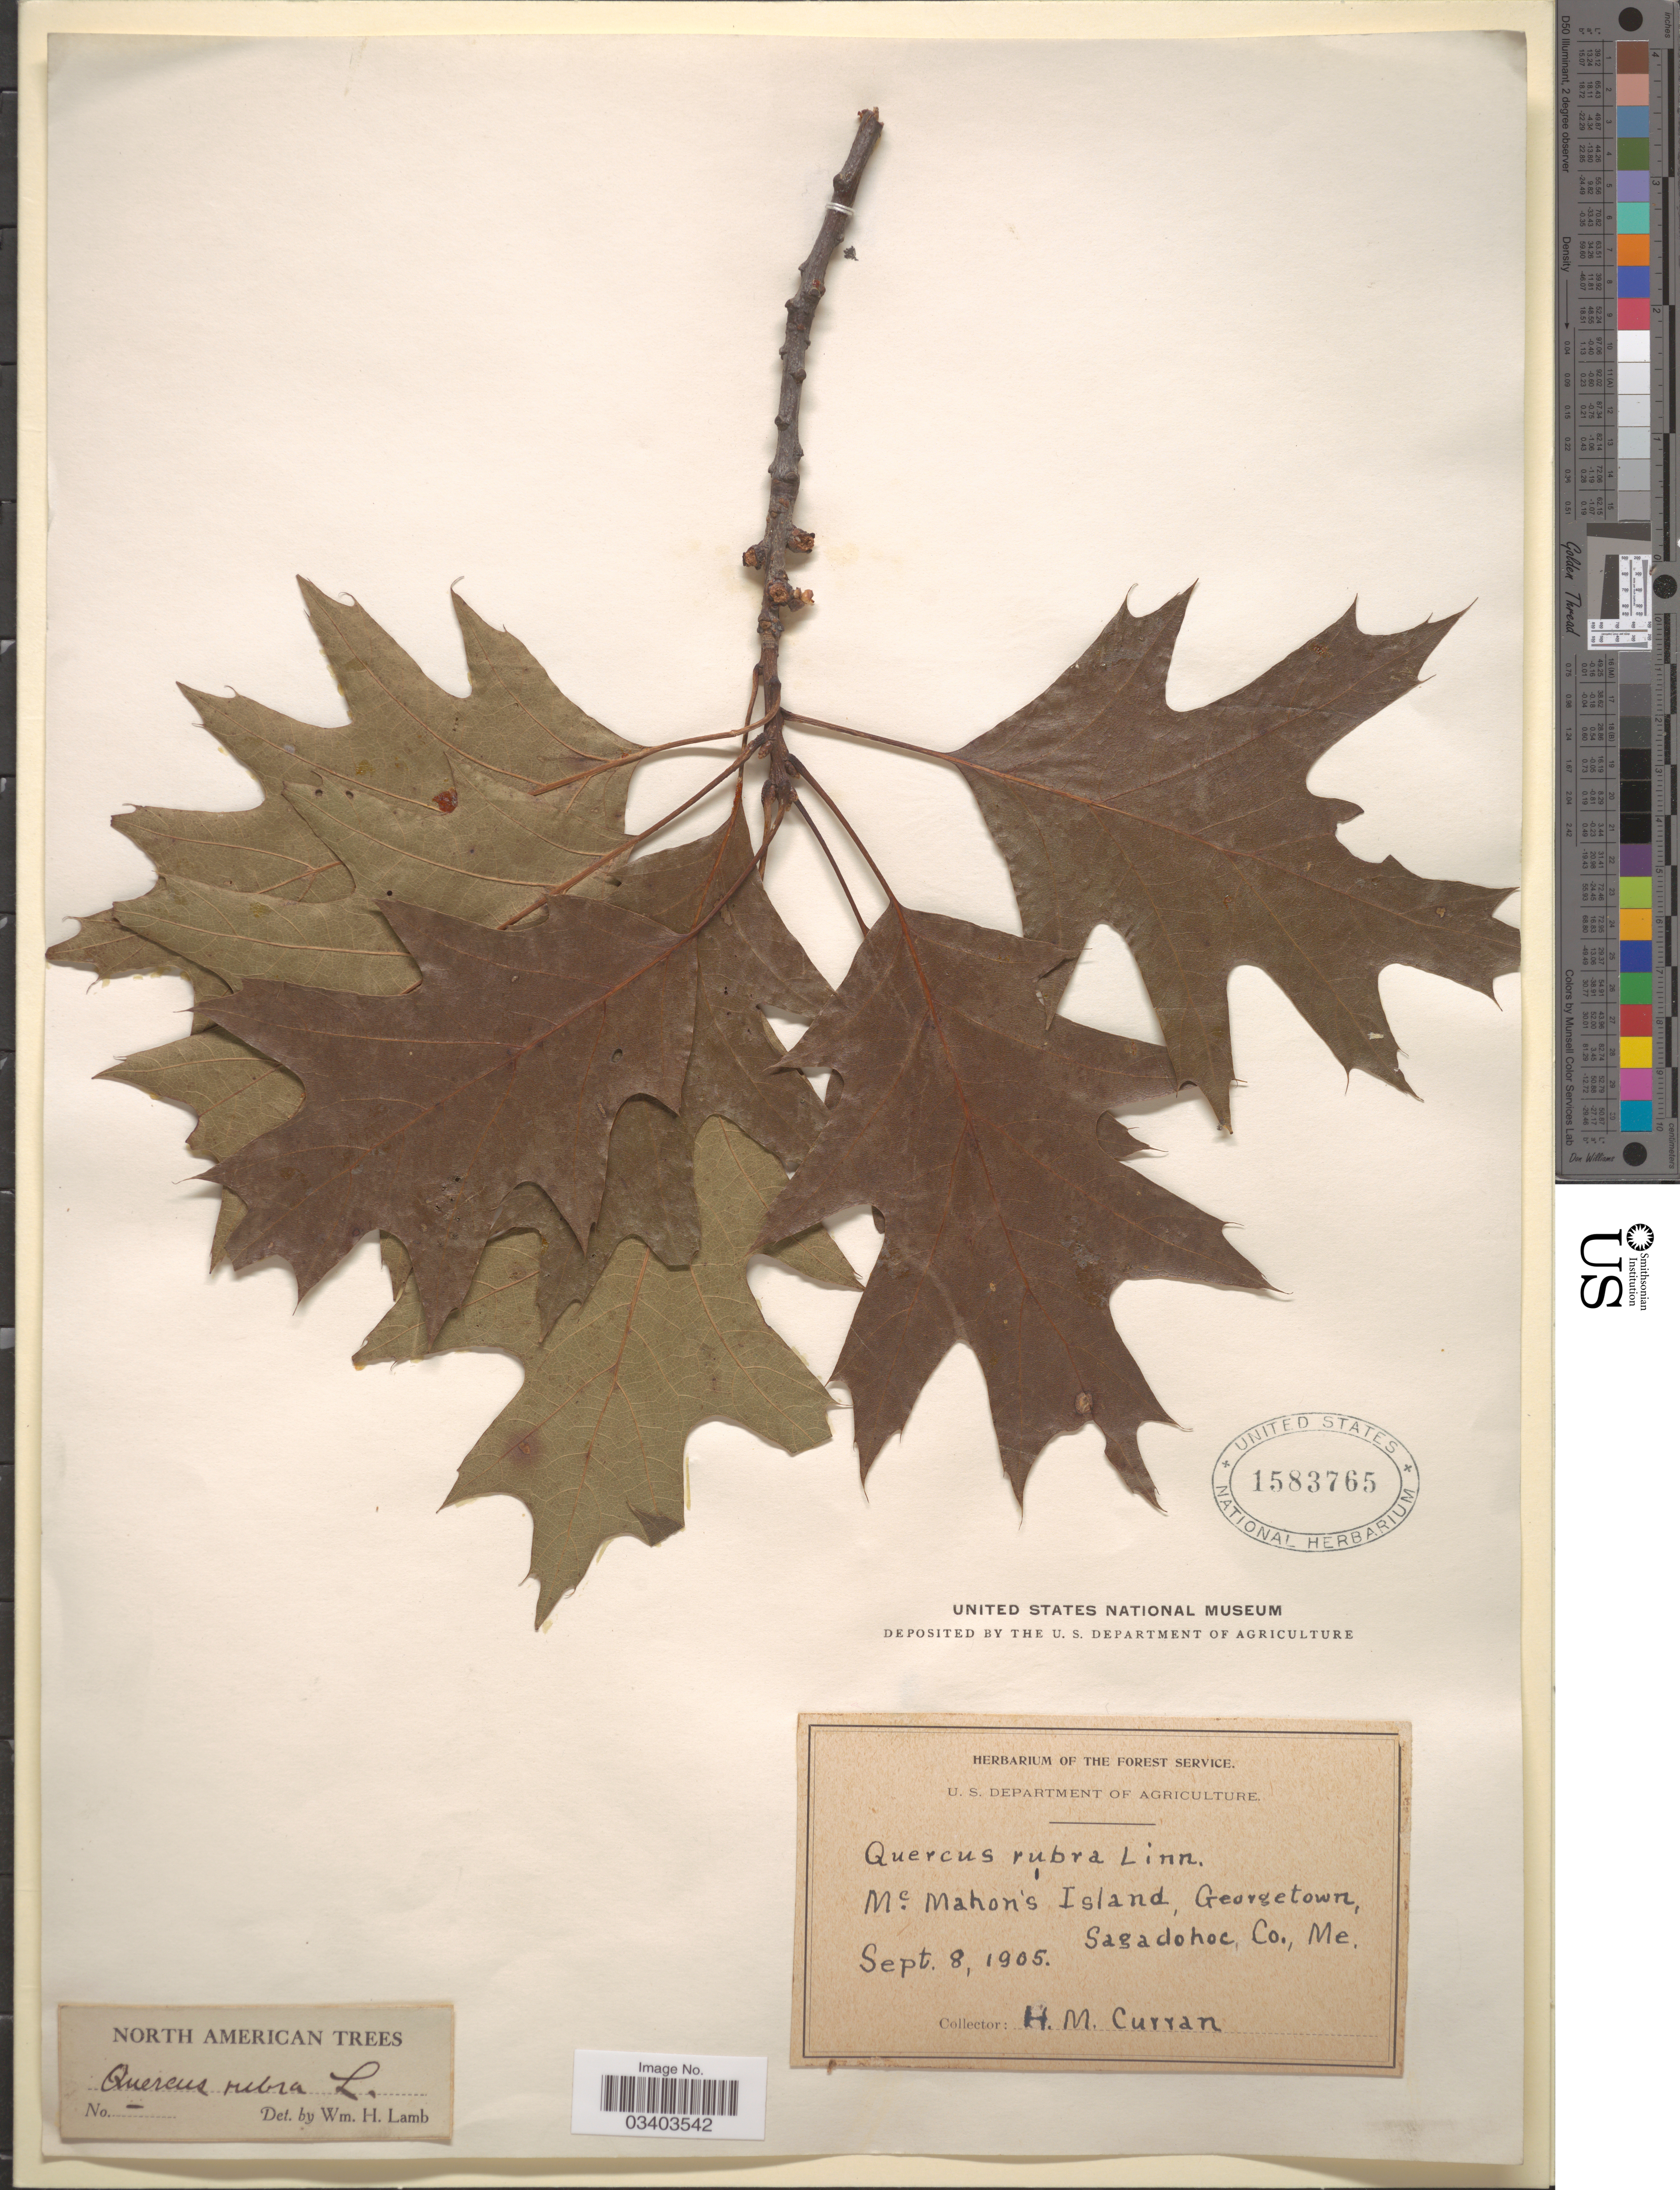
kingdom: Plantae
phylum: Tracheophyta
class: Magnoliopsida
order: Fagales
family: Fagaceae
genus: Quercus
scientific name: Quercus borealis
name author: F. Michx.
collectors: H. M. Curran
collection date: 1905-09-08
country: United States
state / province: Maine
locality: Mc. Mahon's Island, Georgetown, Sagadohoc Co.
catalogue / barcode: US 1583765